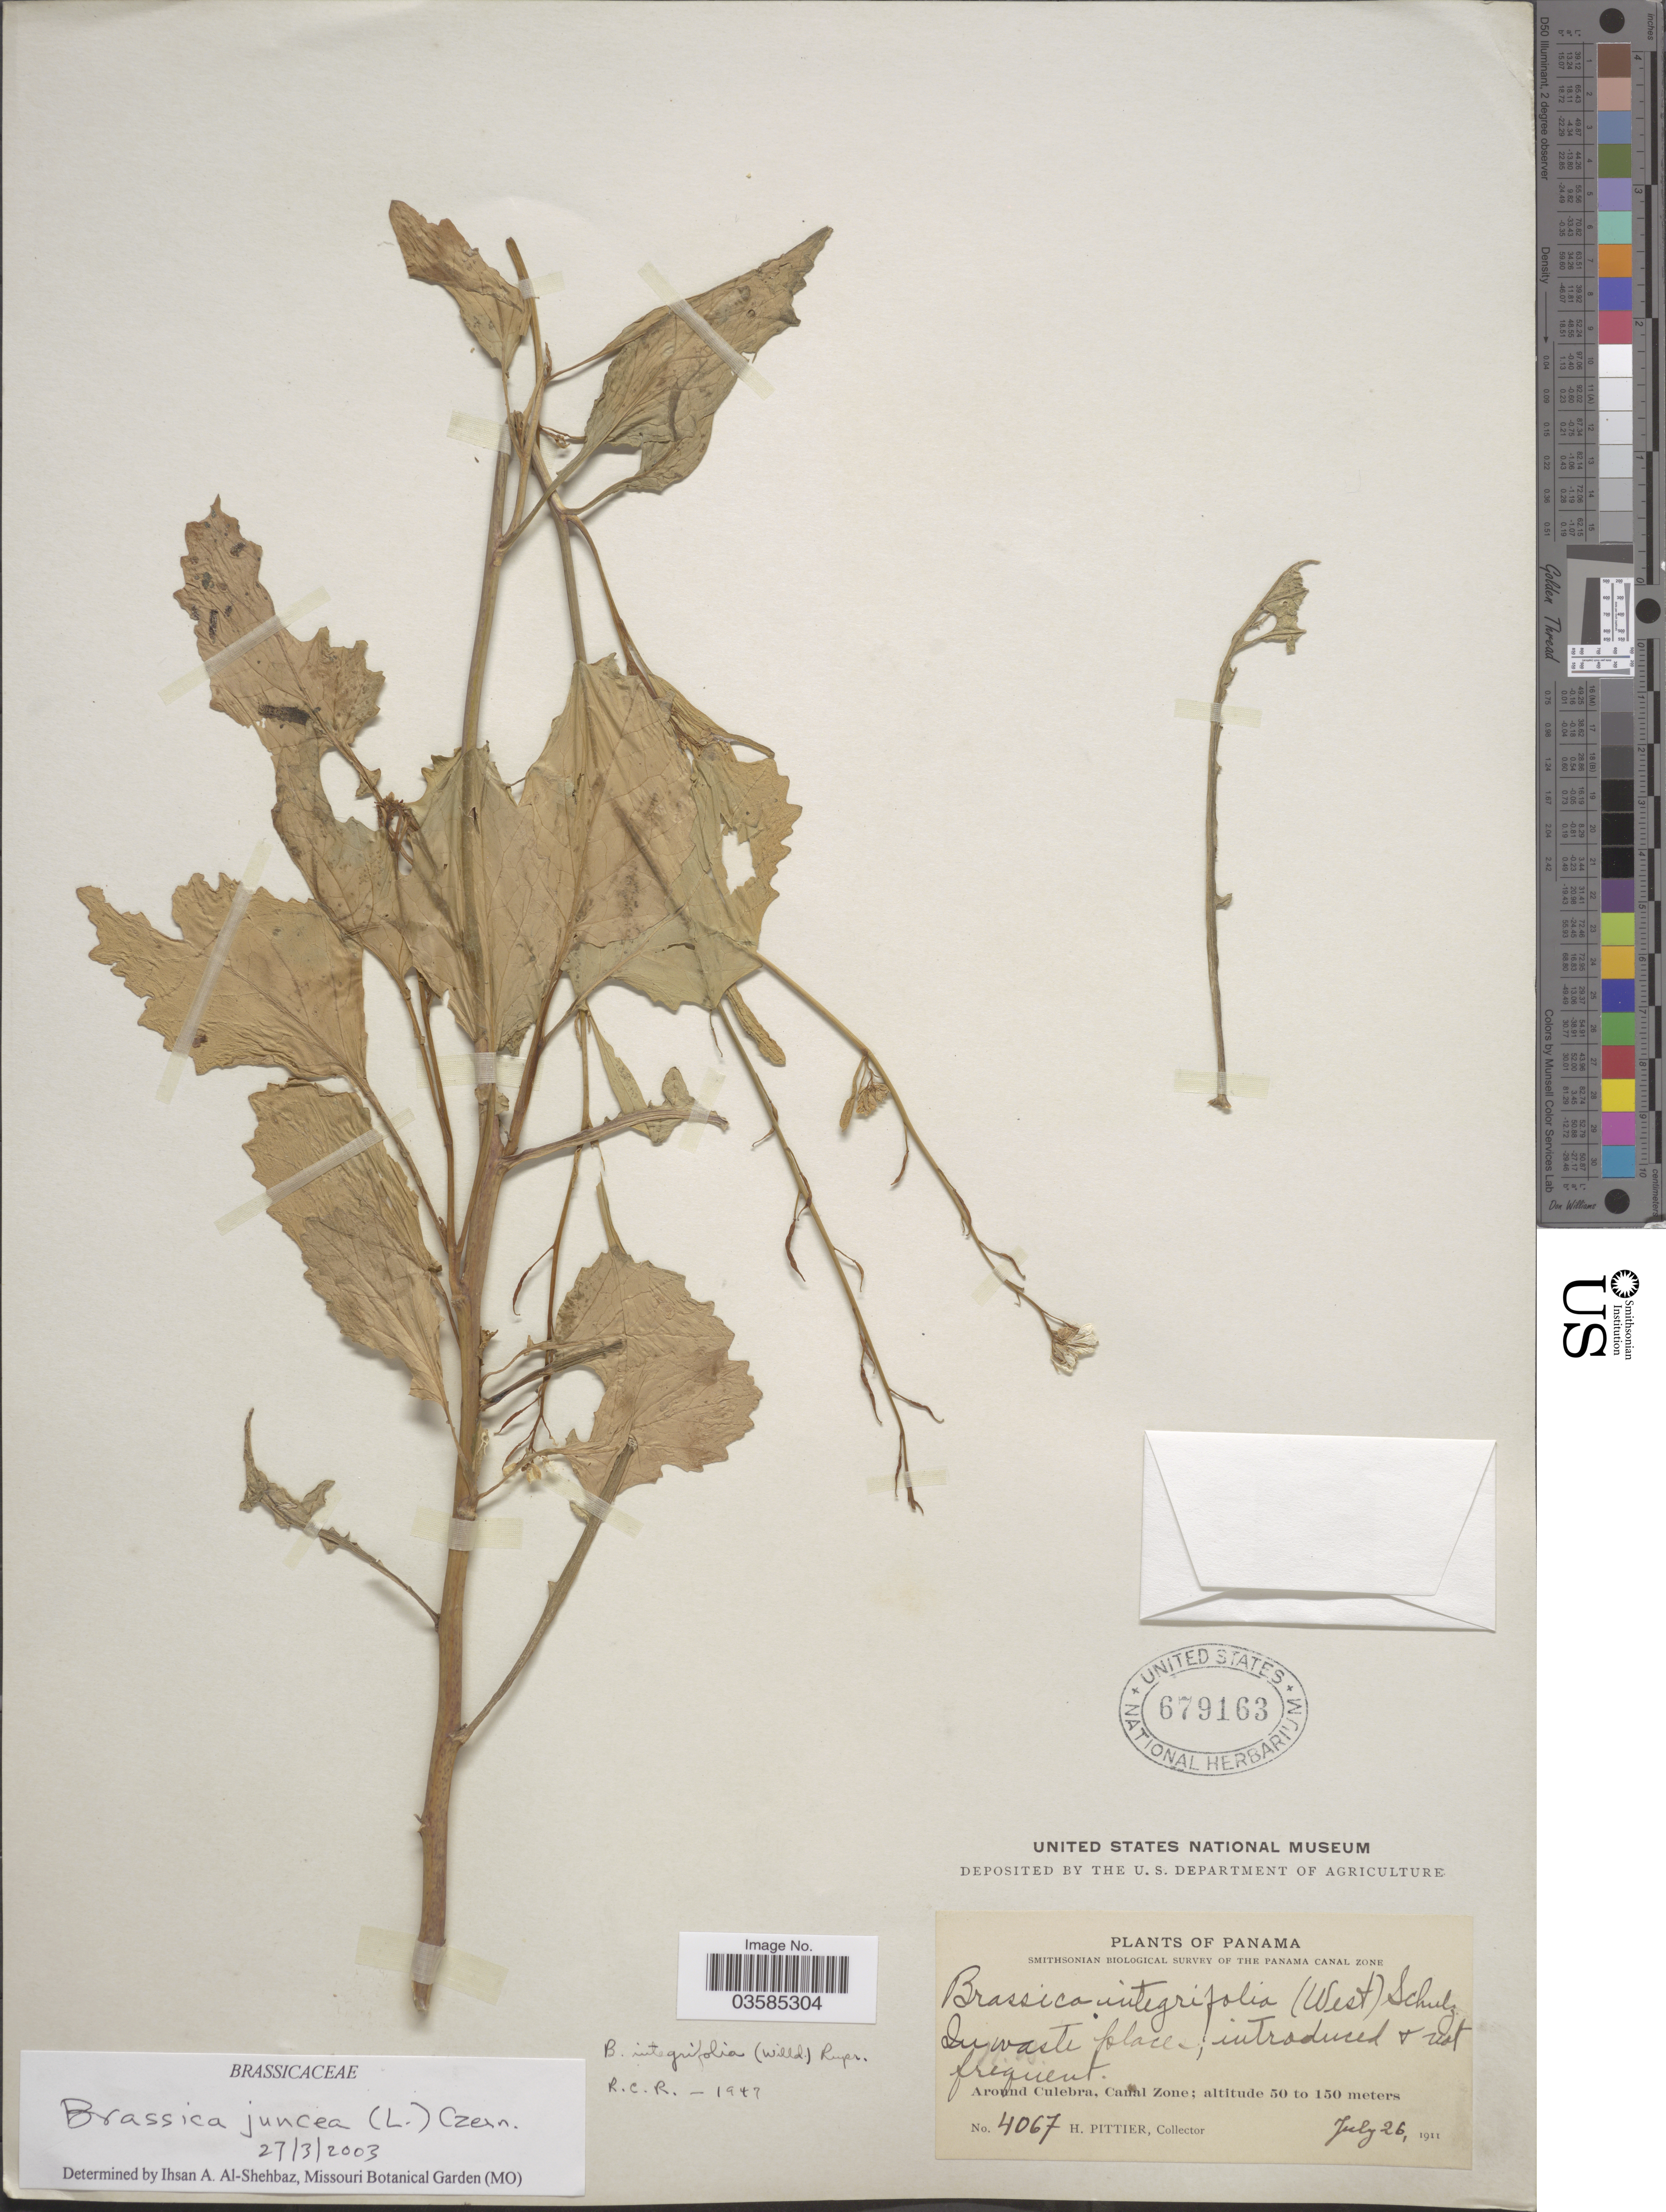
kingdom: Plantae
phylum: Tracheophyta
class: Magnoliopsida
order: Brassicales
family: Brassicaceae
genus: Brassica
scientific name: Brassica juncea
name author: (L.) Czern.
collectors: H. F. Pittier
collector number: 4067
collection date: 1911-07-26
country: Panama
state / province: Colón / Panamá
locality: Around Culebra, Canal Zone.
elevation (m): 50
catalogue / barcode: US 679163